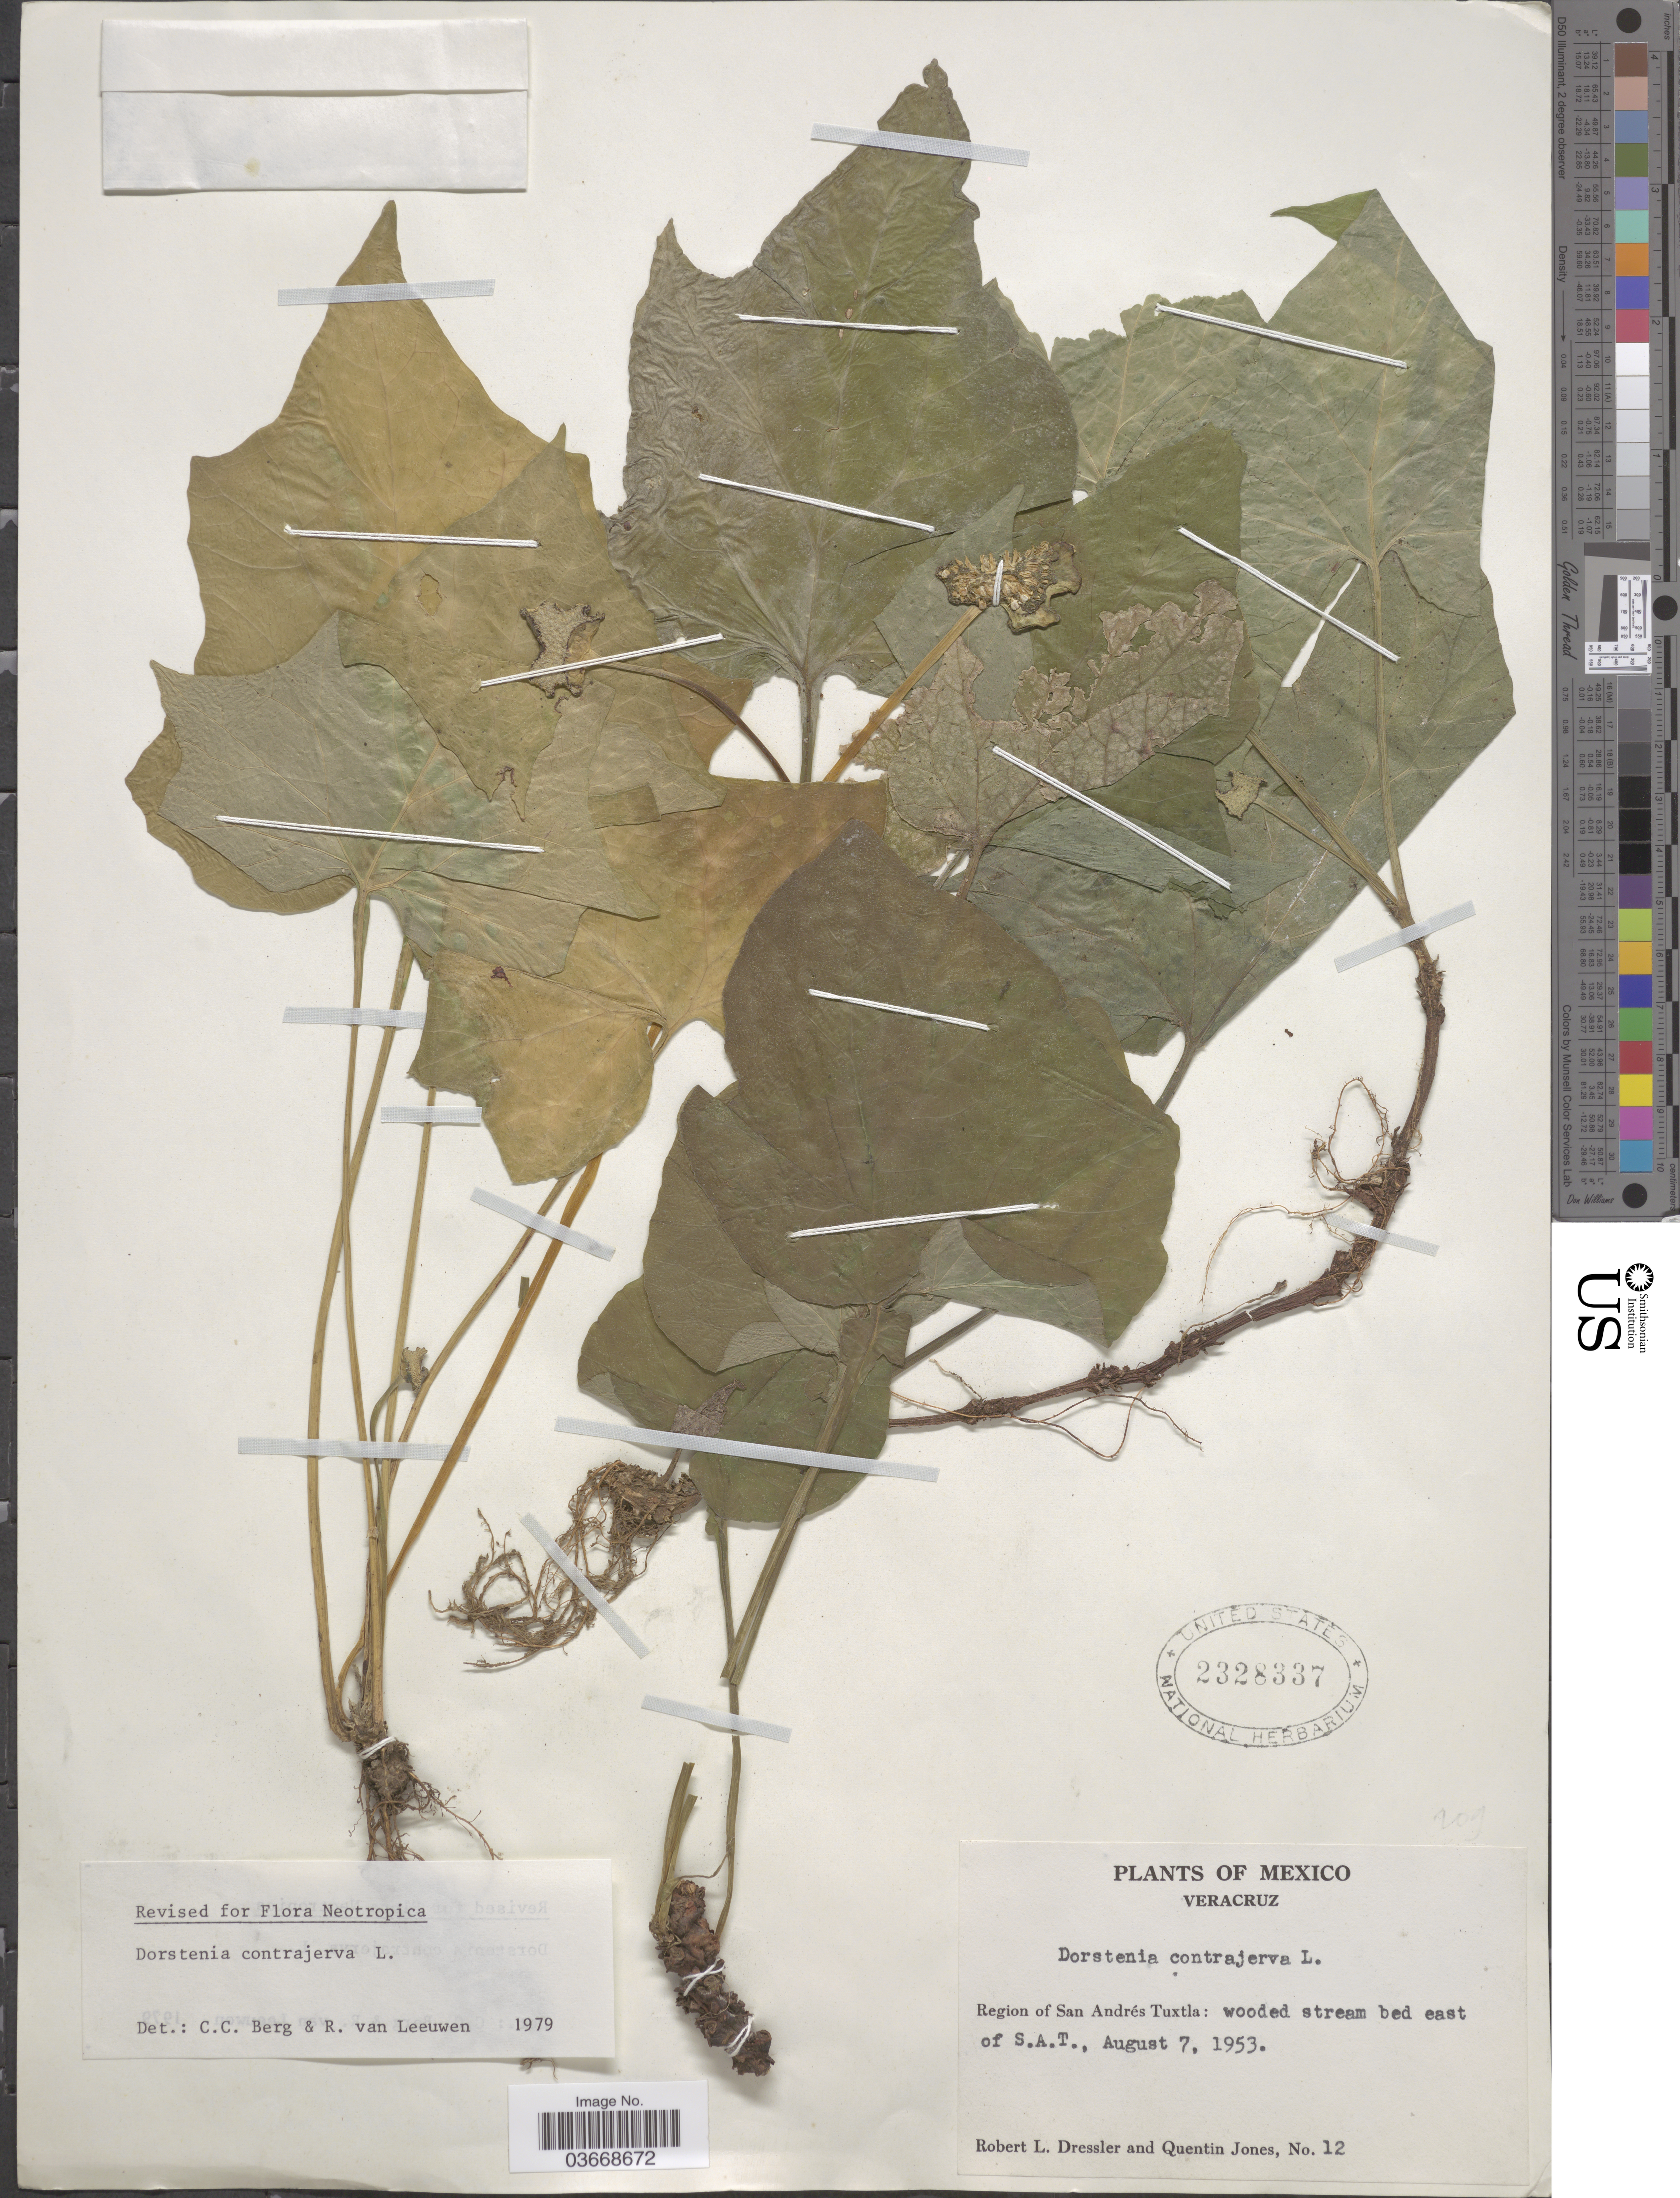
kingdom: Plantae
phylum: Tracheophyta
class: Magnoliopsida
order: Rosales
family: Moraceae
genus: Dorstenia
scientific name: Dorstenia contrajerva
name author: L.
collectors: R. Dressler & Q. Jones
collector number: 12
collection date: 1953-08-07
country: Mexico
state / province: Veracruz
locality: Region of San Andrés Tuxtla: wooded stream bed east of S.A.T.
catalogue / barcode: US 2328337